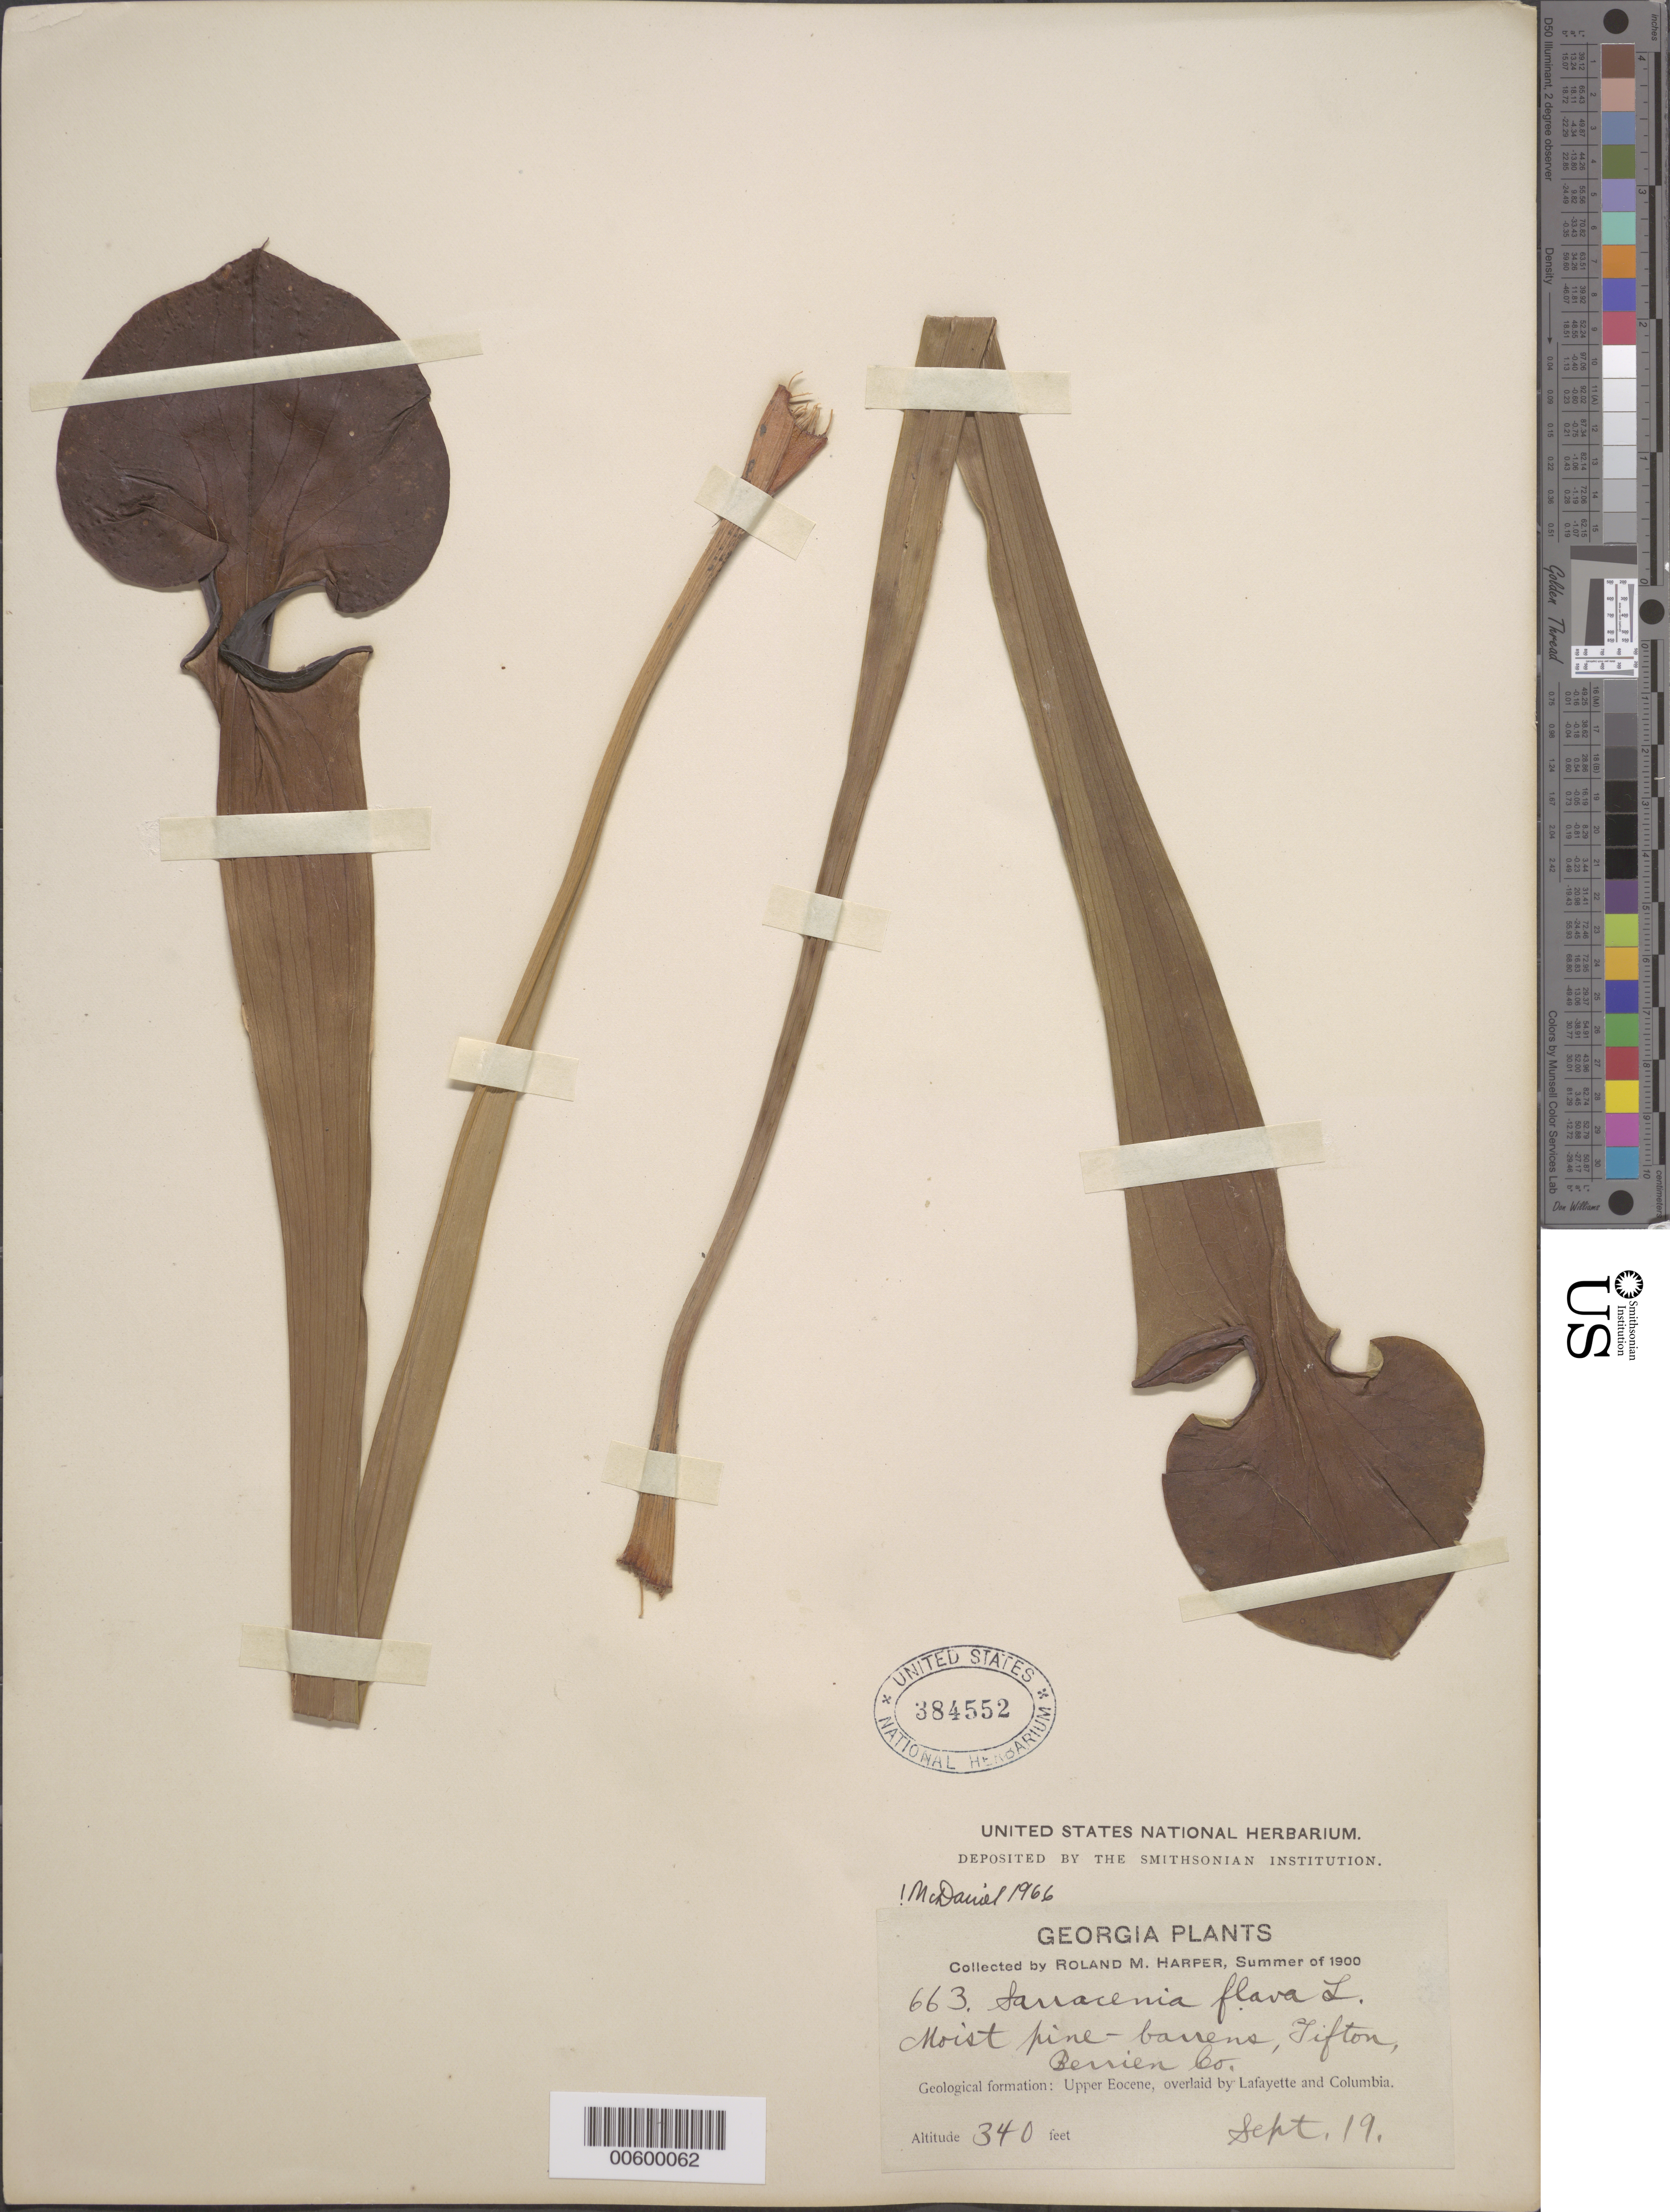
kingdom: Plantae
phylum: Tracheophyta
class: Magnoliopsida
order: Ericales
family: Sarraceniaceae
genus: Sarracenia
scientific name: Sarracenia flava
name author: L.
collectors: R. M. Harper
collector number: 663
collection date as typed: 19 Sep 1900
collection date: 1900-09-19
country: United States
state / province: Georgia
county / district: Berrien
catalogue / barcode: US 384552